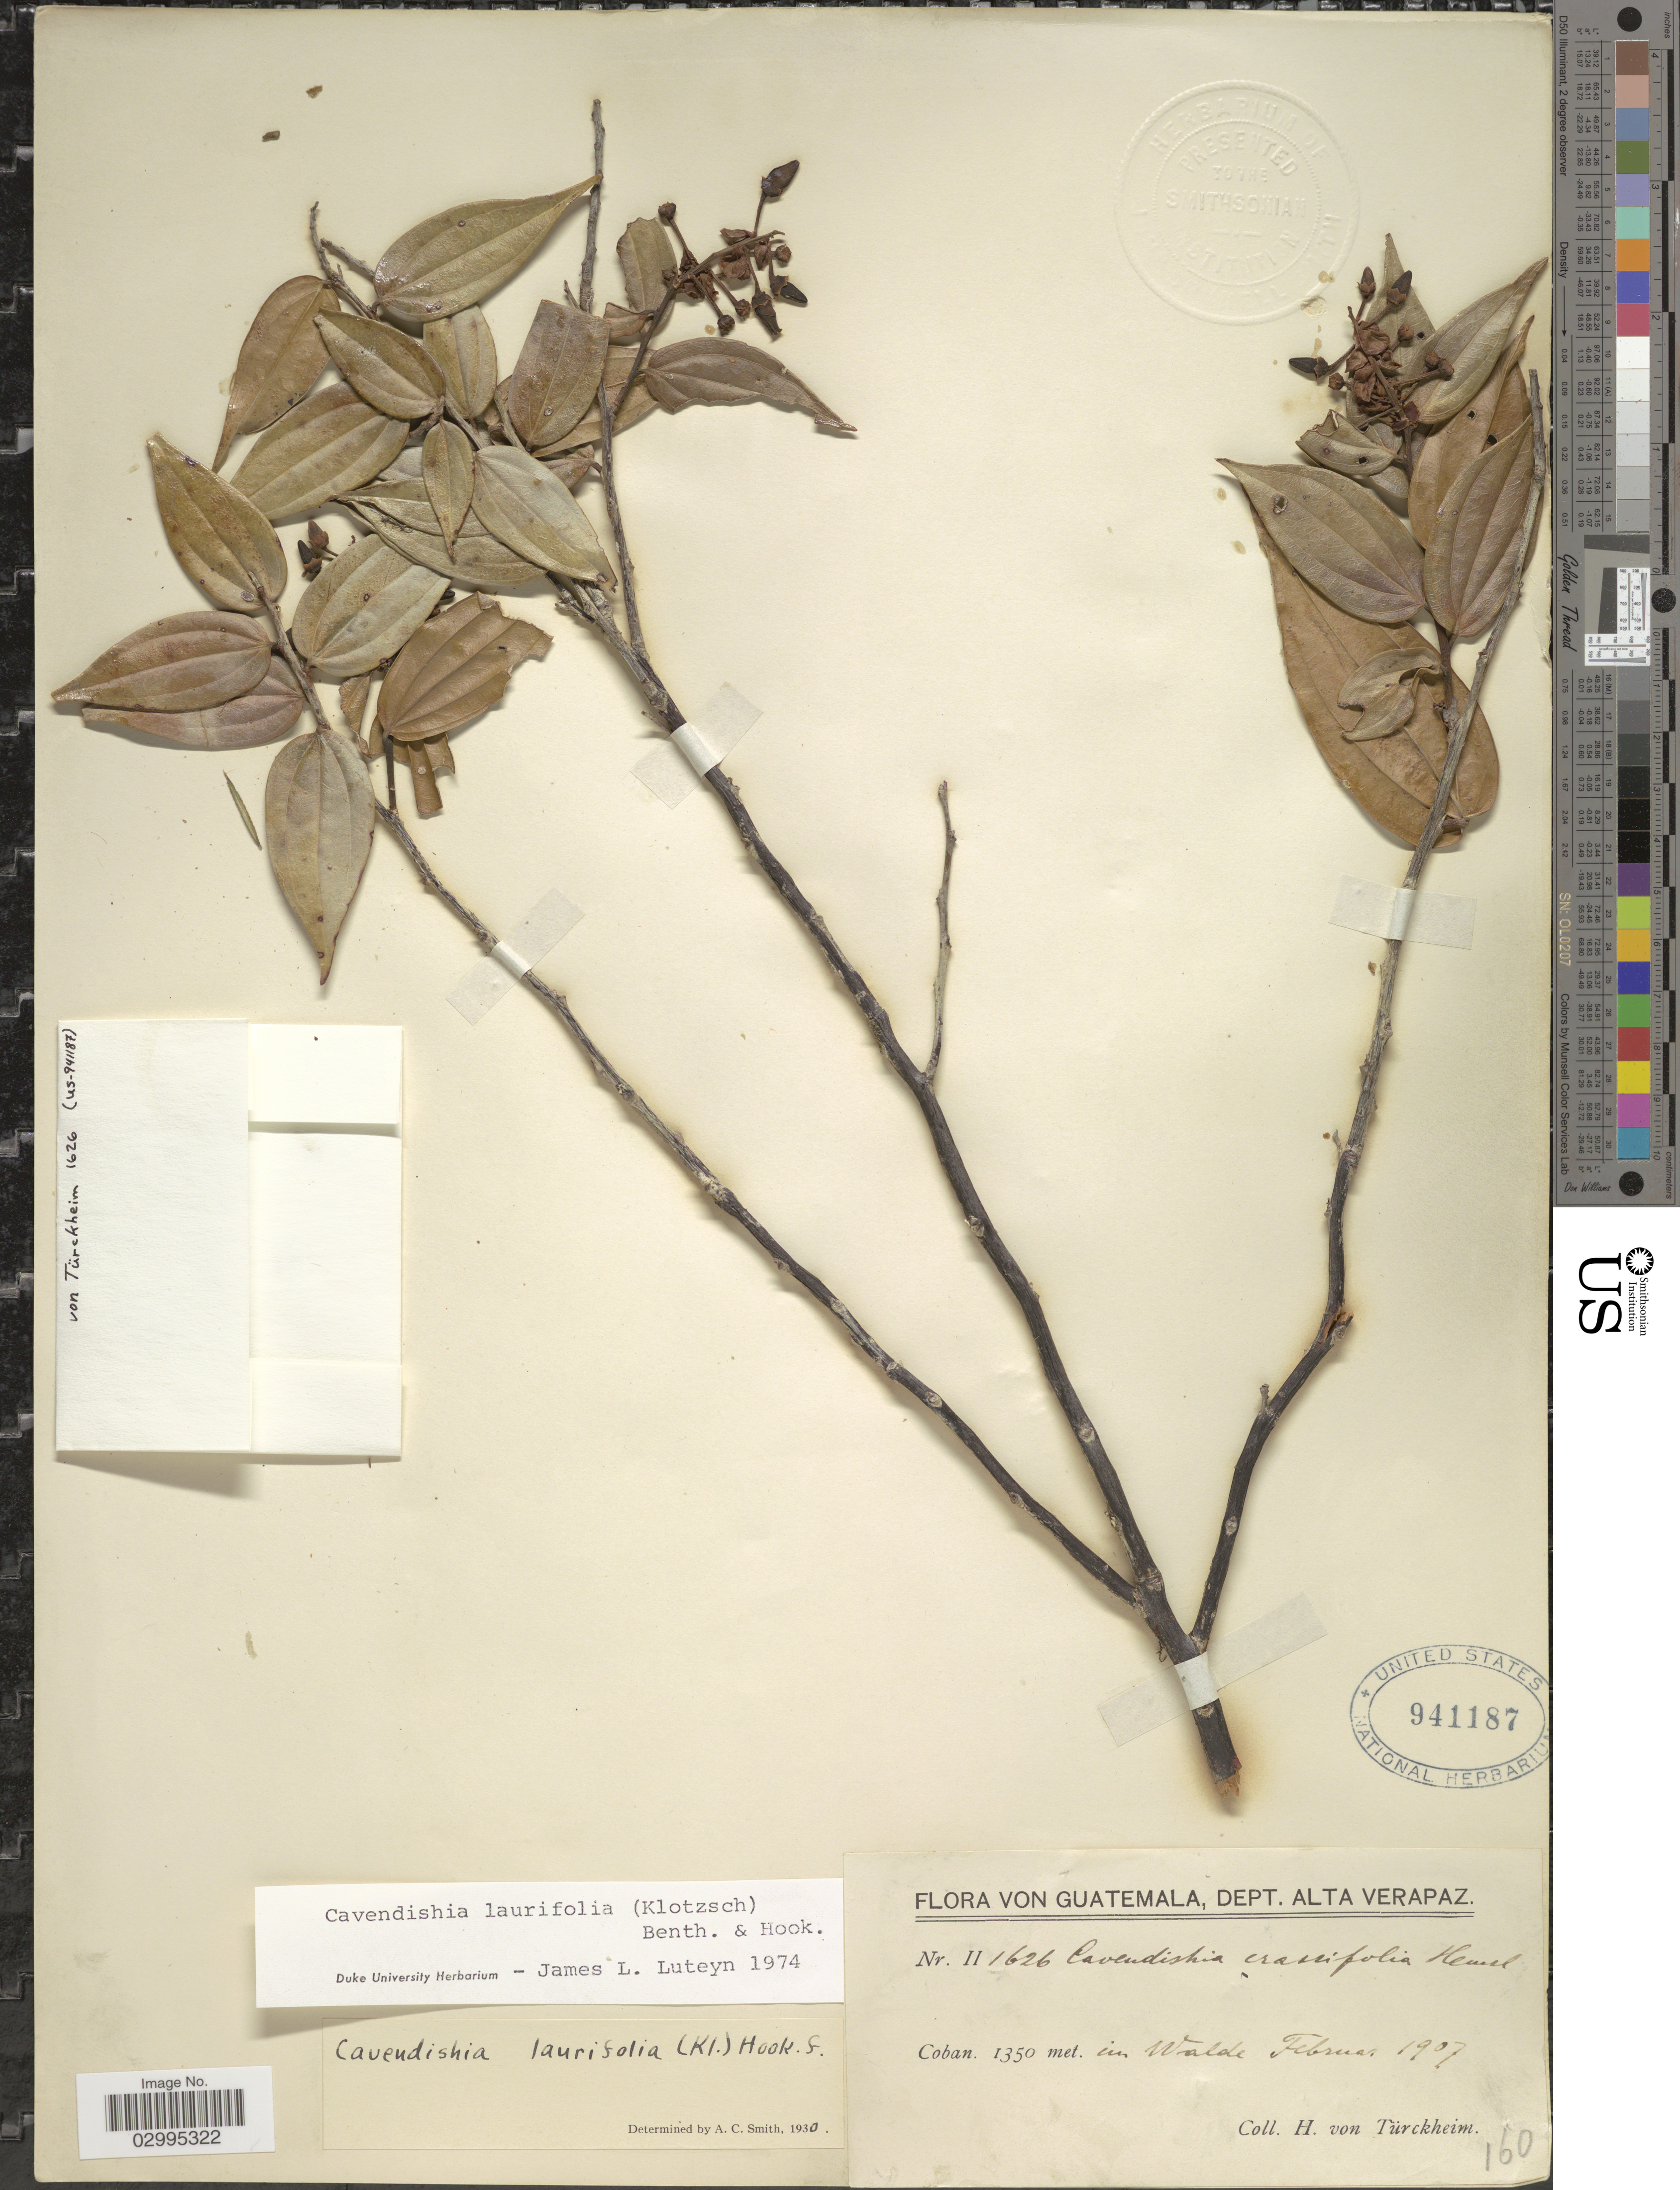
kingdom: Plantae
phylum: Tracheophyta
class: Magnoliopsida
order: Ericales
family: Ericaceae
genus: Cavendishia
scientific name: Cavendishia laurifolia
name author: (Klotzsch) Benth. & Hook. f.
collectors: H. von Türckheim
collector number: II1626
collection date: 1907-02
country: Guatemala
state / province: Alta Verapaz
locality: Dept. Alta Verapaz. Coban.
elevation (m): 1350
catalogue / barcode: US 941187